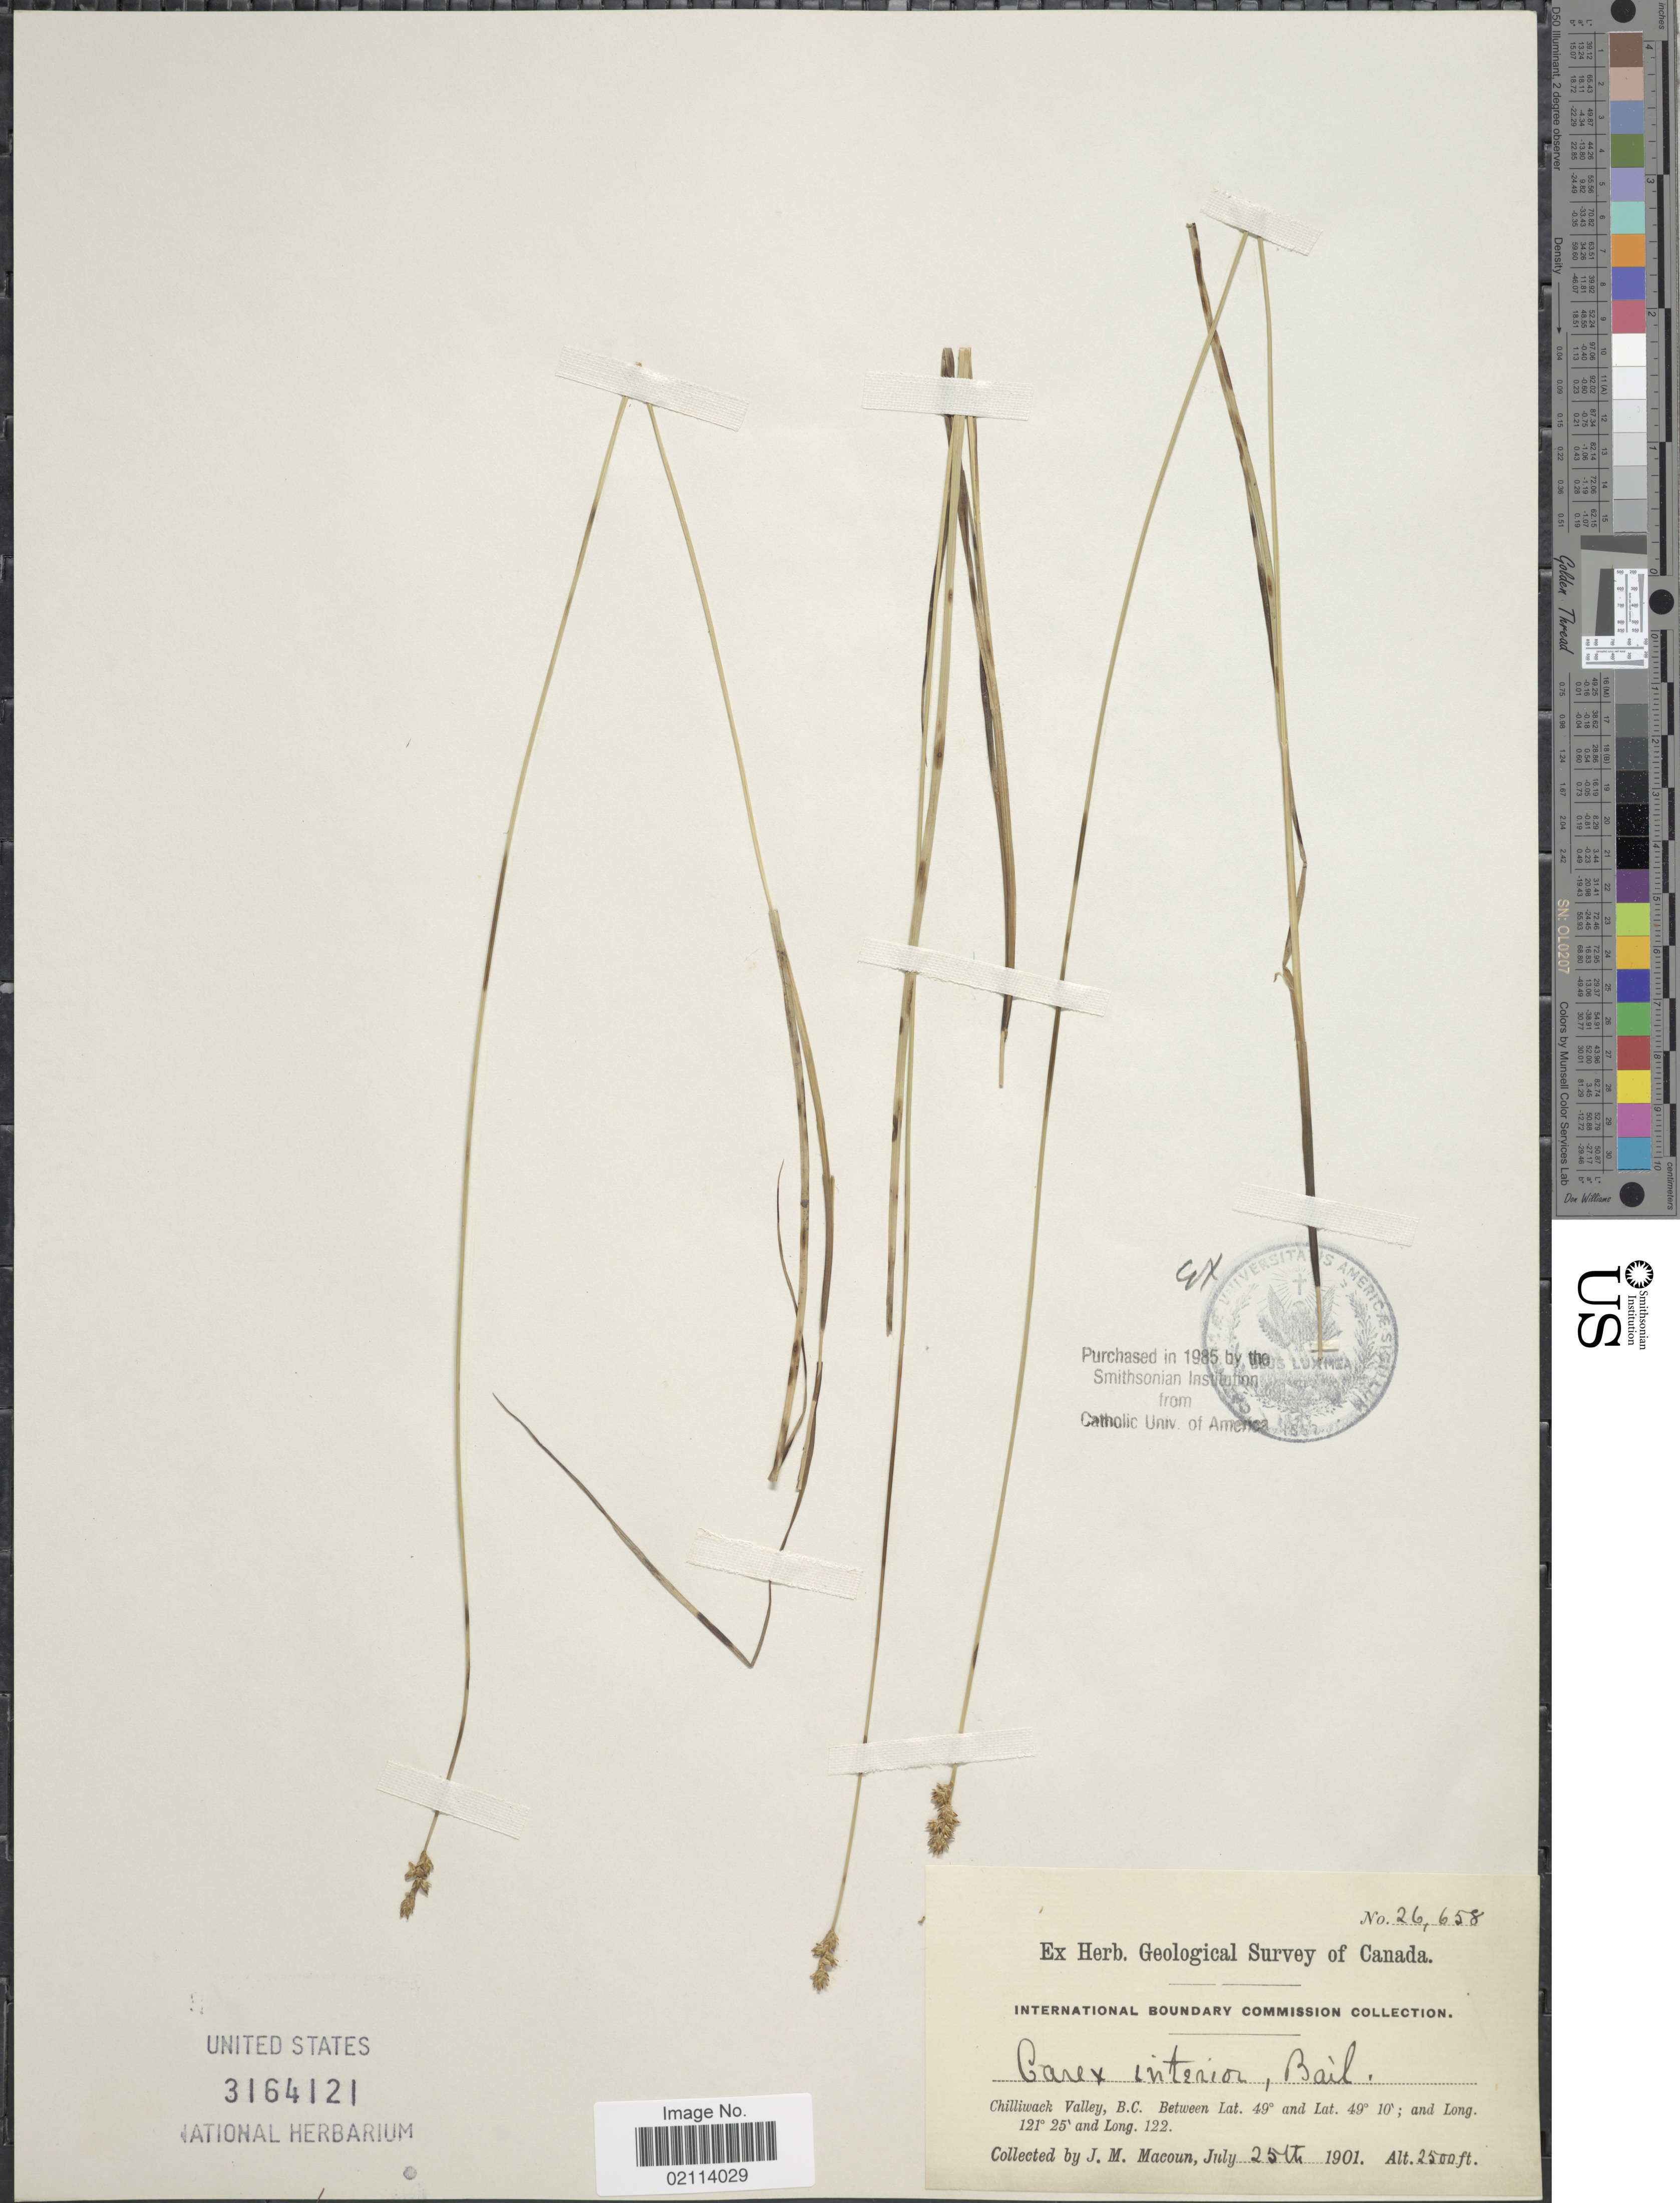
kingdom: Plantae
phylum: Tracheophyta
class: Liliopsida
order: Poales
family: Cyperaceae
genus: Carex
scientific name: Carex interior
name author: L.H. Bailey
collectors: J. Macoun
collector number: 26658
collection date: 1901-07-25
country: Canada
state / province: British Columbia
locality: Chilliwack Valley.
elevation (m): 762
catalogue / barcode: US 3164121